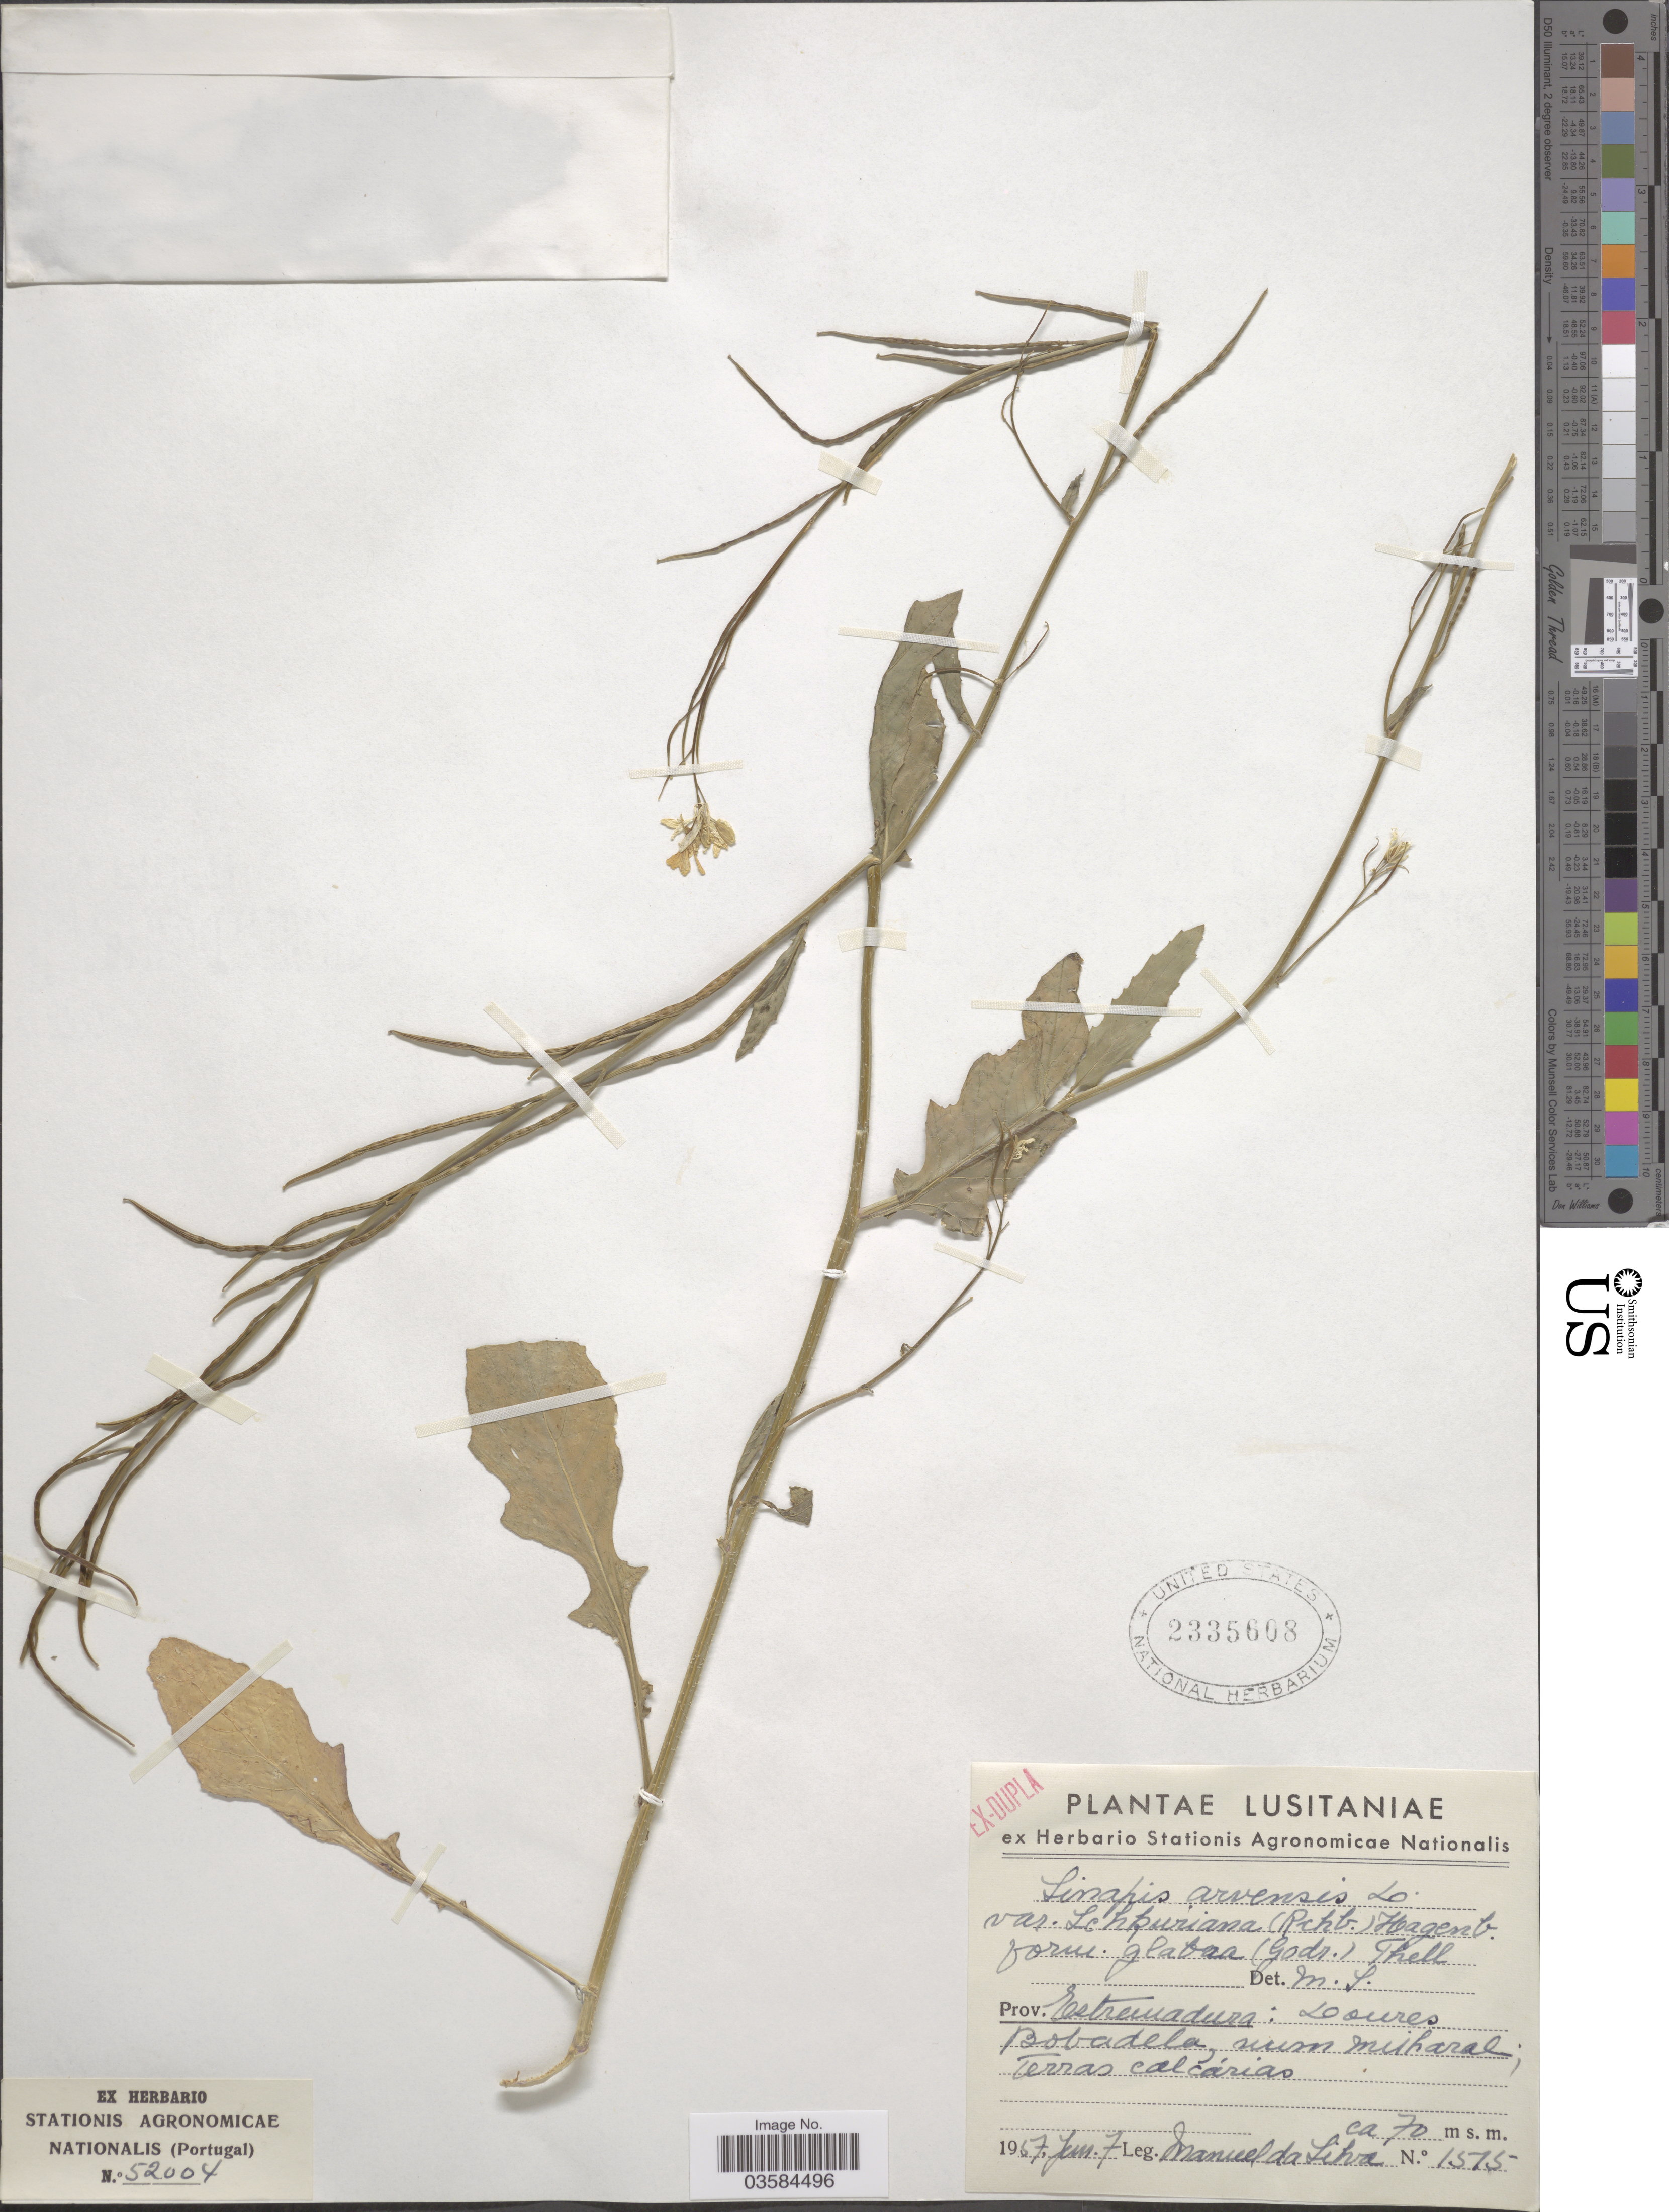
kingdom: Plantae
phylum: Tracheophyta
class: Magnoliopsida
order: Brassicales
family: Brassicaceae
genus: Sinapis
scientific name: Sinapis arvensis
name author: L.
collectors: M. Da Silva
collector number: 1575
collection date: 1967-06-07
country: Portugal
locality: Lusitaniae. Prov. Estremadura: Loures Bobadela, num Milharal; Terras calcarias. [interpreted]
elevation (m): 70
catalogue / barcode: US 2335608